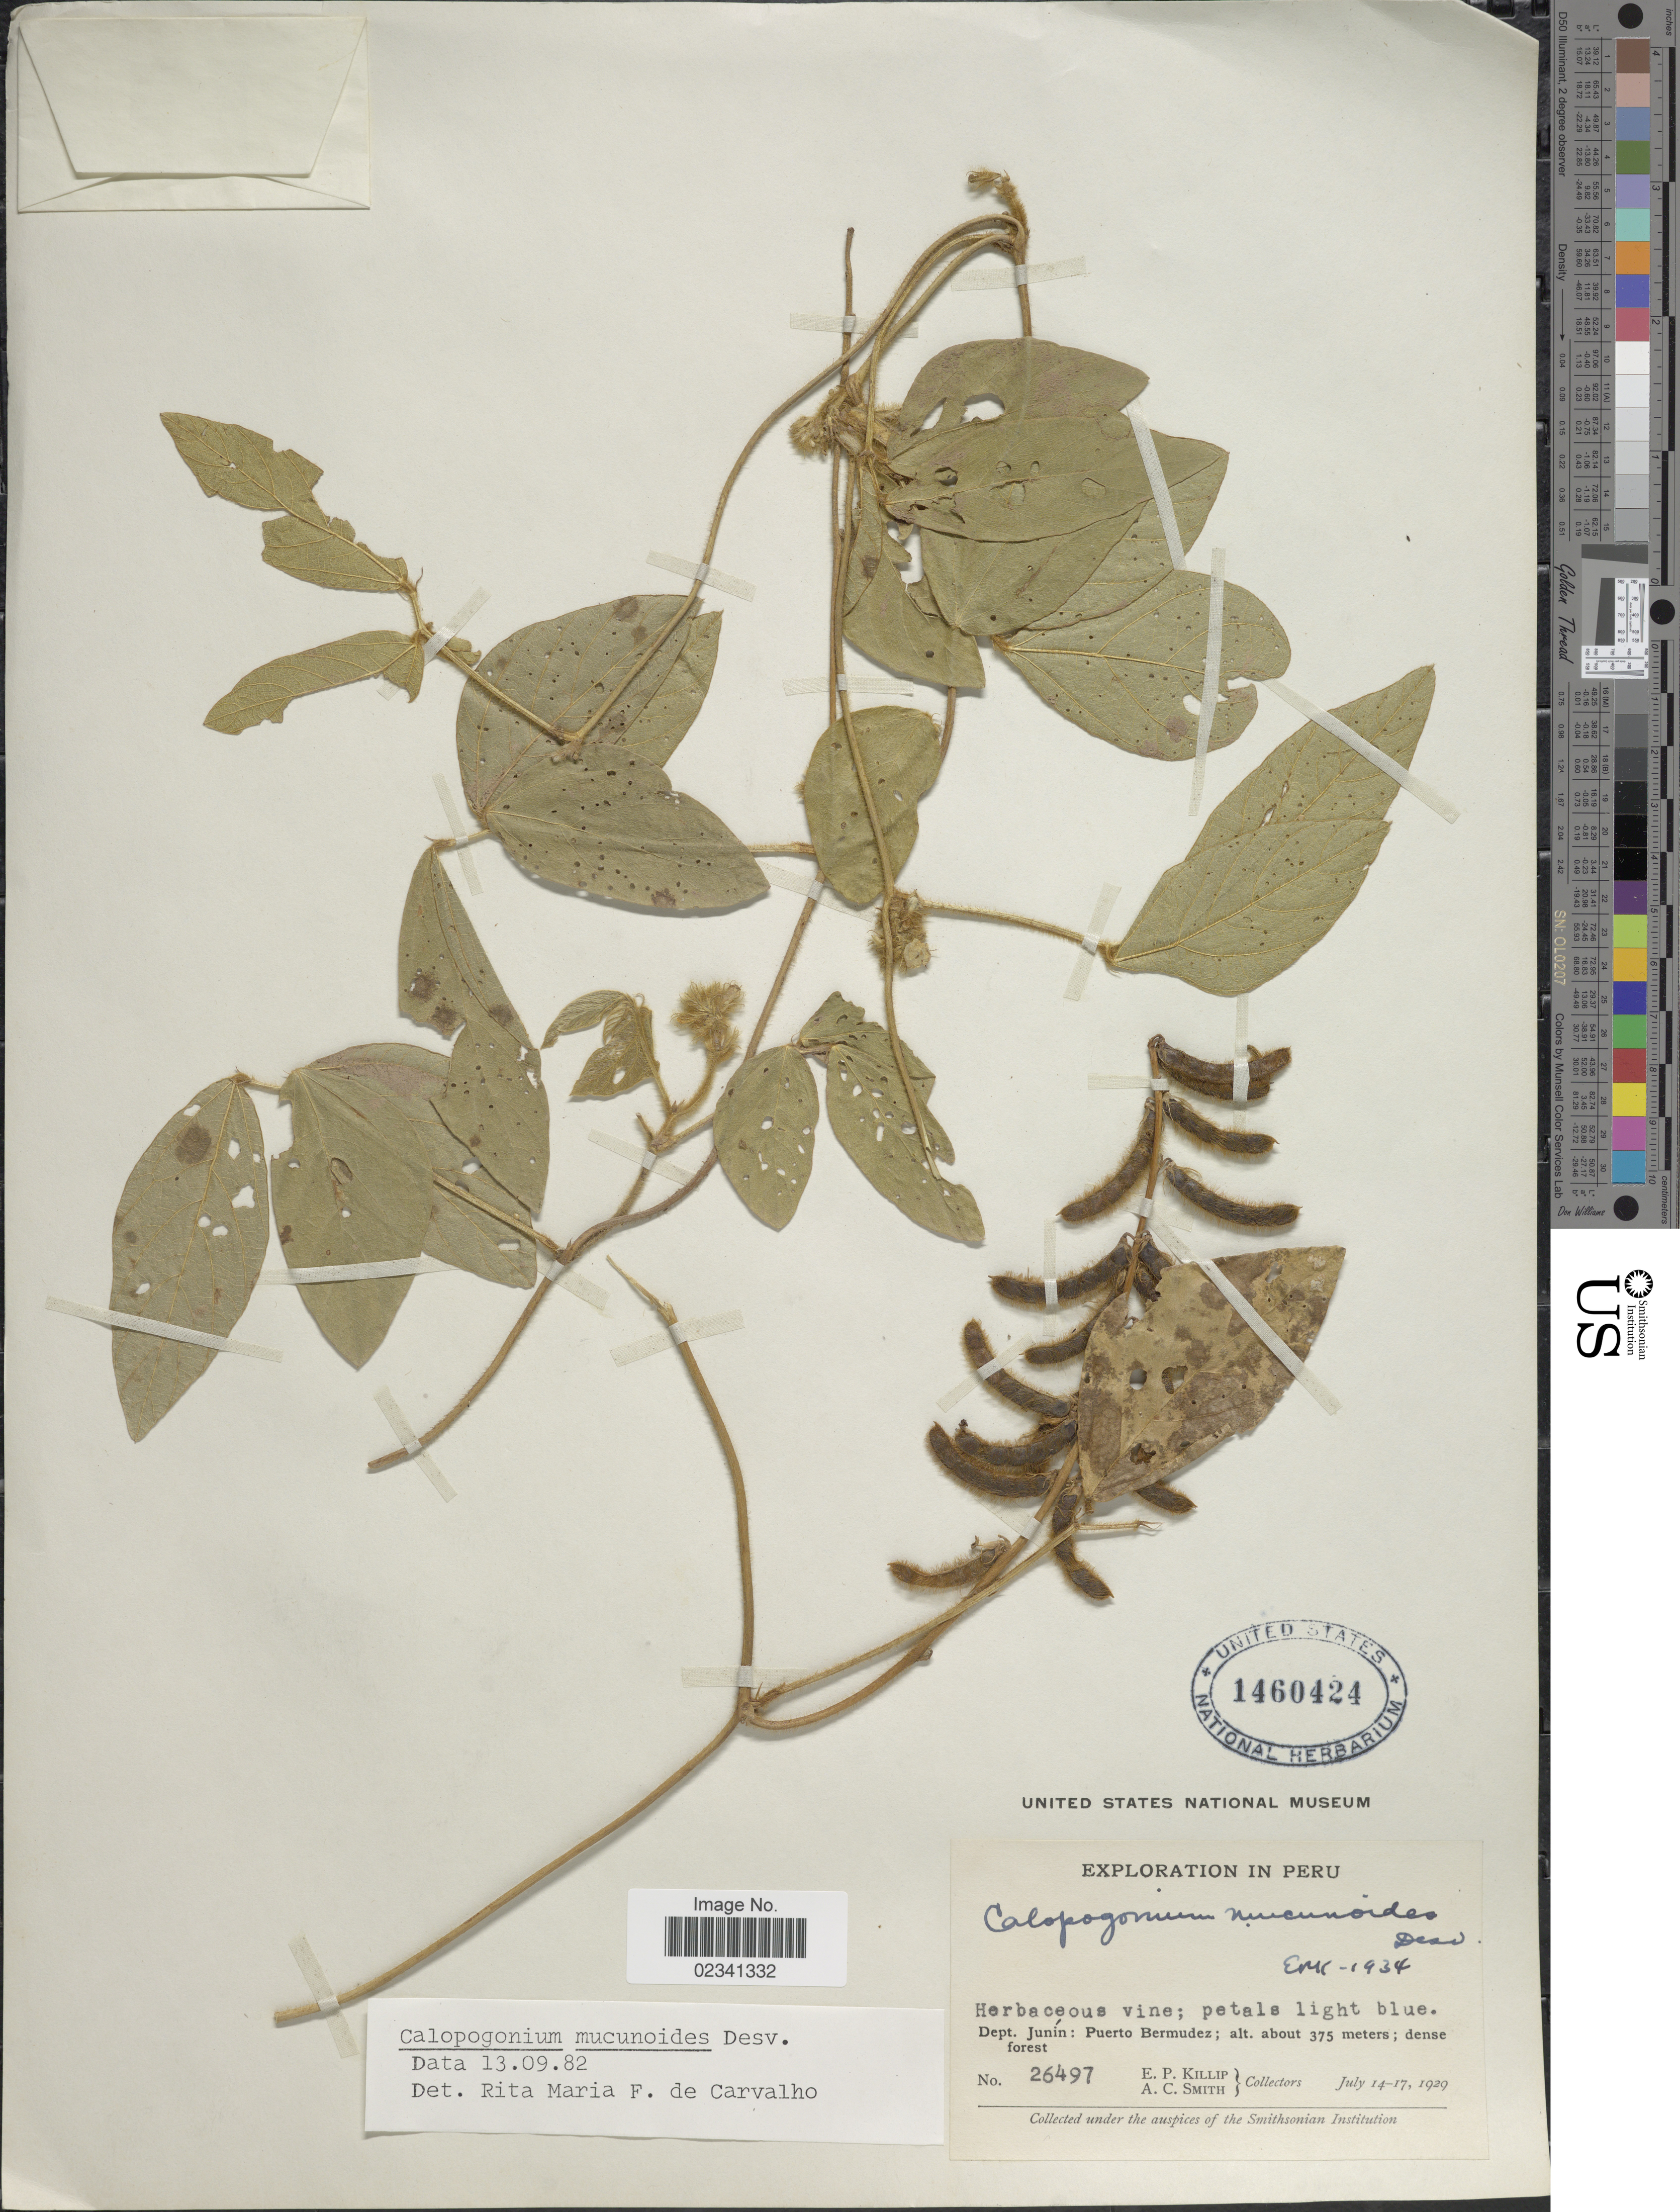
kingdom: Plantae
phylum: Tracheophyta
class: Magnoliopsida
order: Fabales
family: Fabaceae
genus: Calopogonium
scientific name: Calopogonium mucunoides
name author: Desv.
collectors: E. P. Killip & A. C. Smith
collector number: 26497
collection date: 1929-07-14/1929-07-17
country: Peru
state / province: Junín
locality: Puerto Bermudez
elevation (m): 375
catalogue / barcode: US 1460424